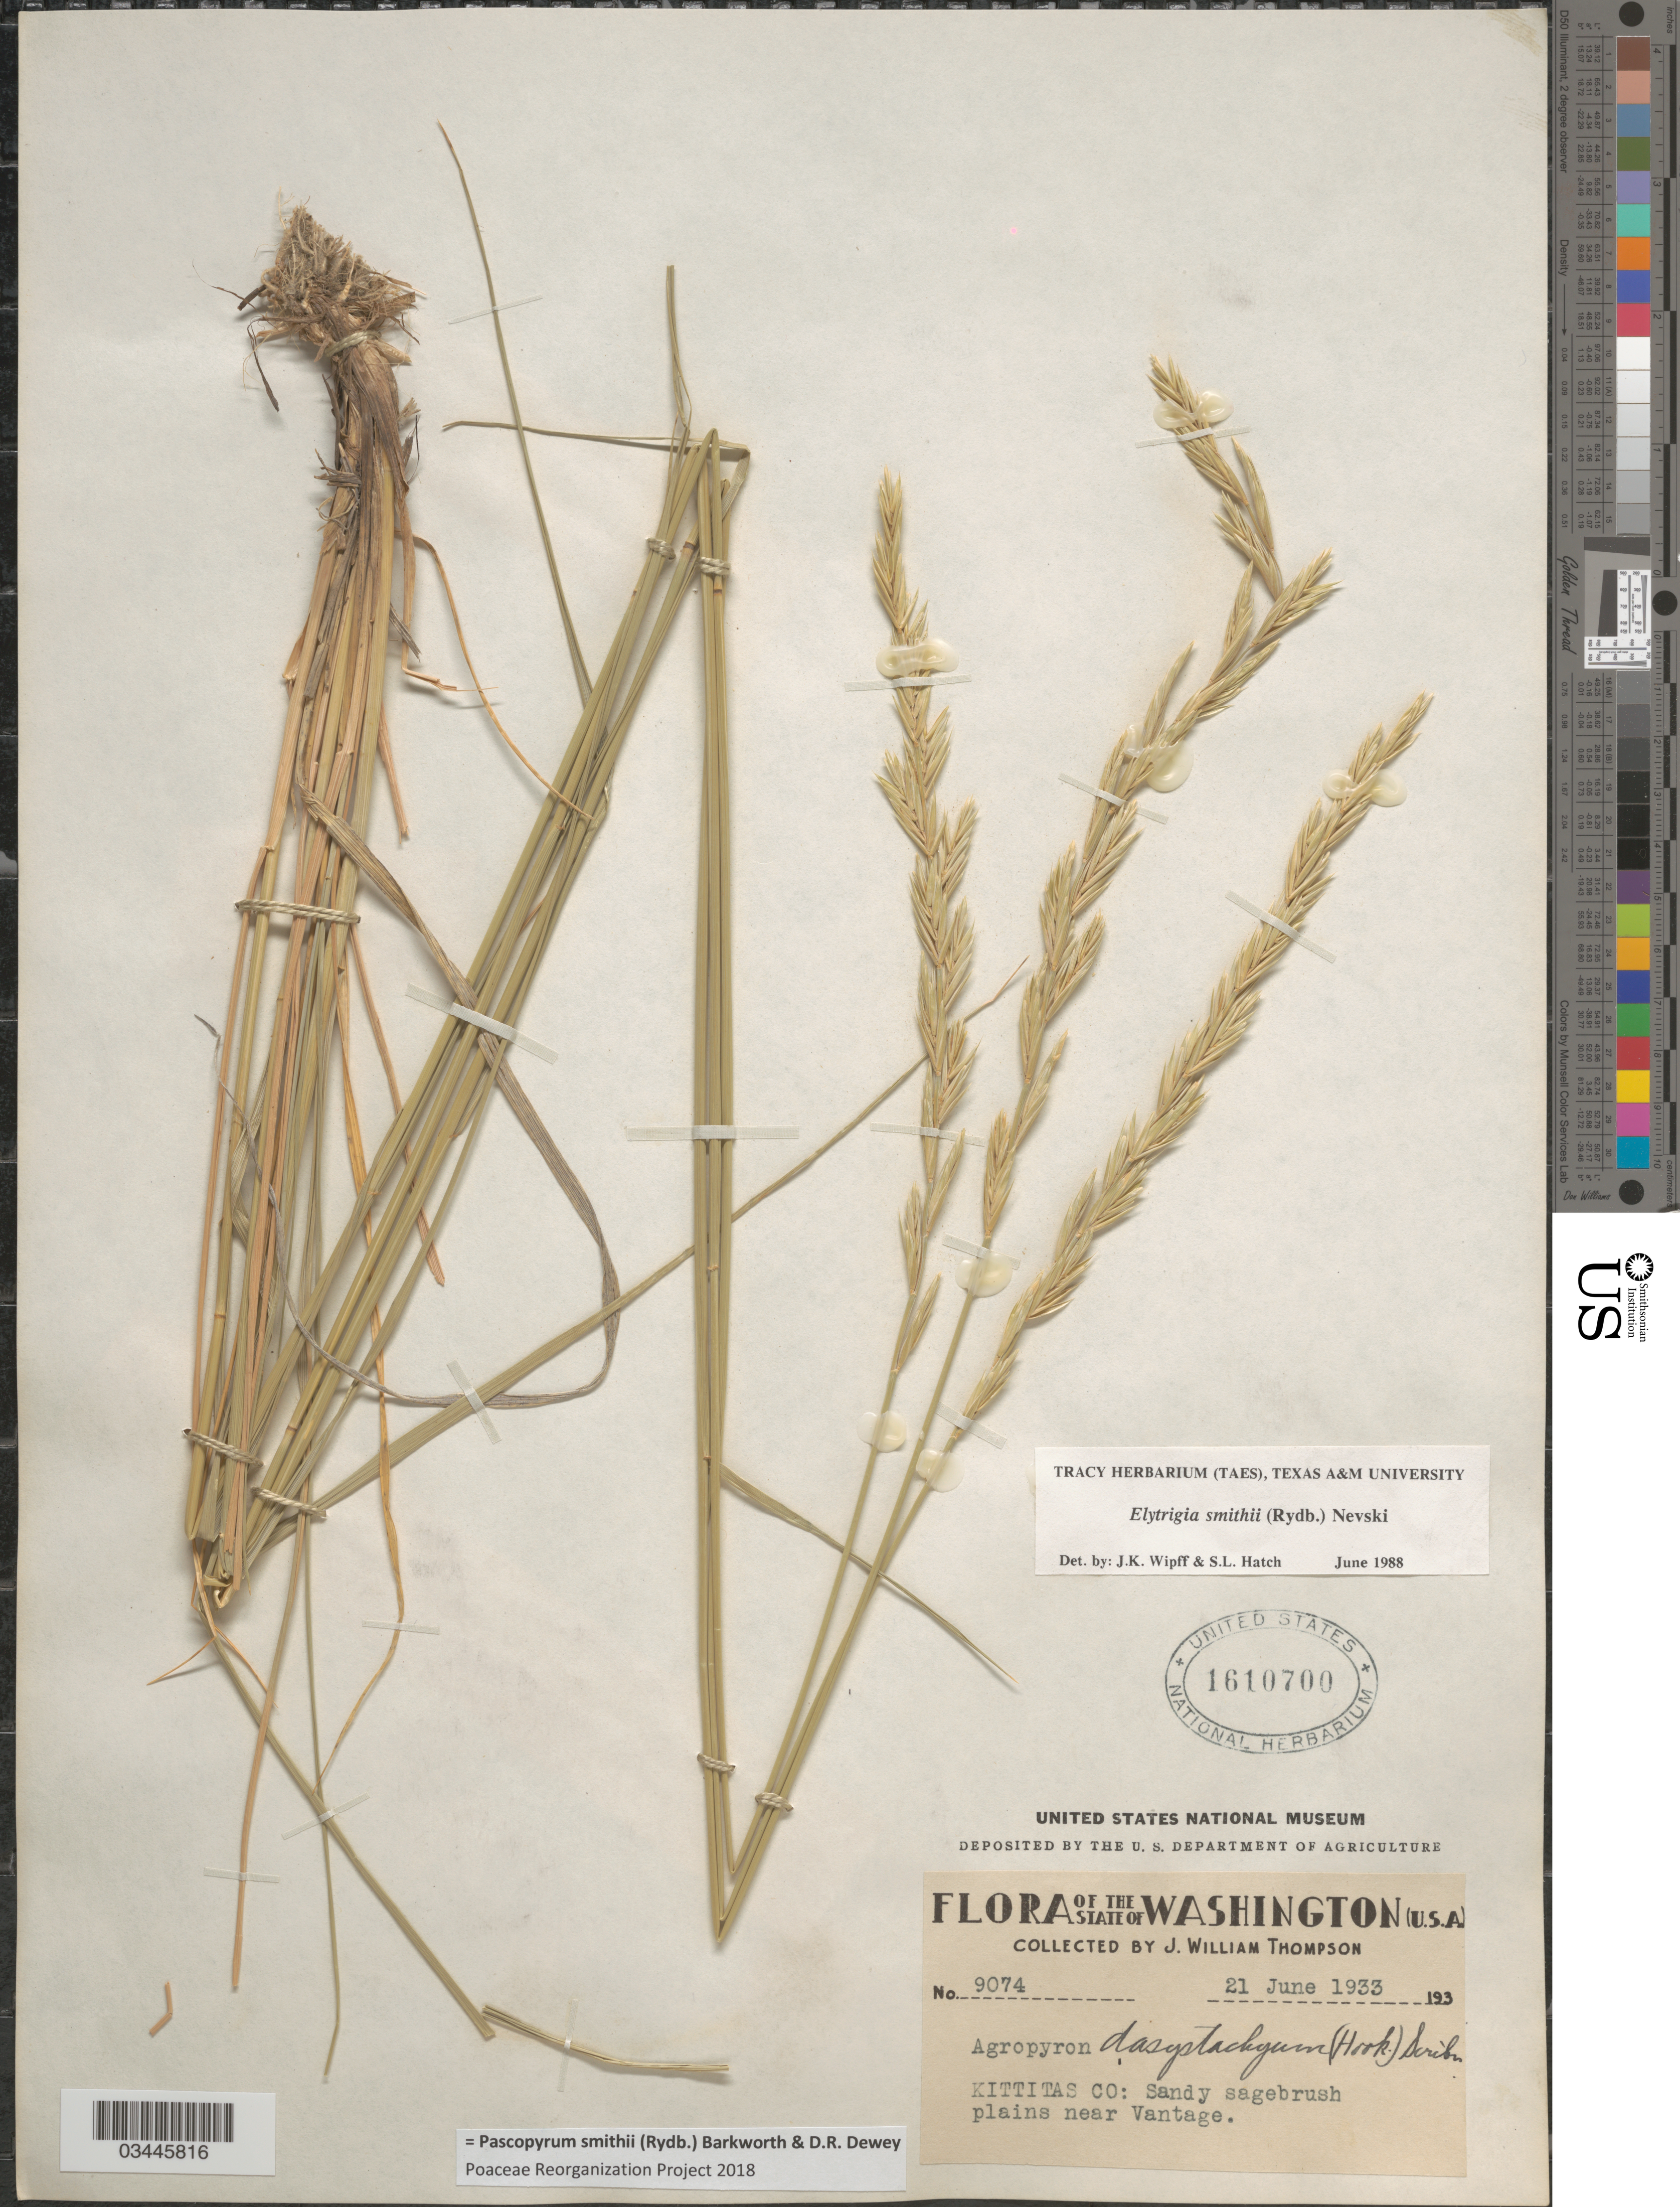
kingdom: Plantae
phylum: Tracheophyta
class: Liliopsida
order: Poales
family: Poaceae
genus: Pascopyrum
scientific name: Pascopyrum smithii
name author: (Rydb.) Barkworth & Dewey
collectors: J. W. Thompson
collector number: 9074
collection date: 1933-06-21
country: United States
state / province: Washington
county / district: Kittitas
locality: Kittitas Co: Sandy sagebrush plains near Vantage.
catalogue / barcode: US 1610700